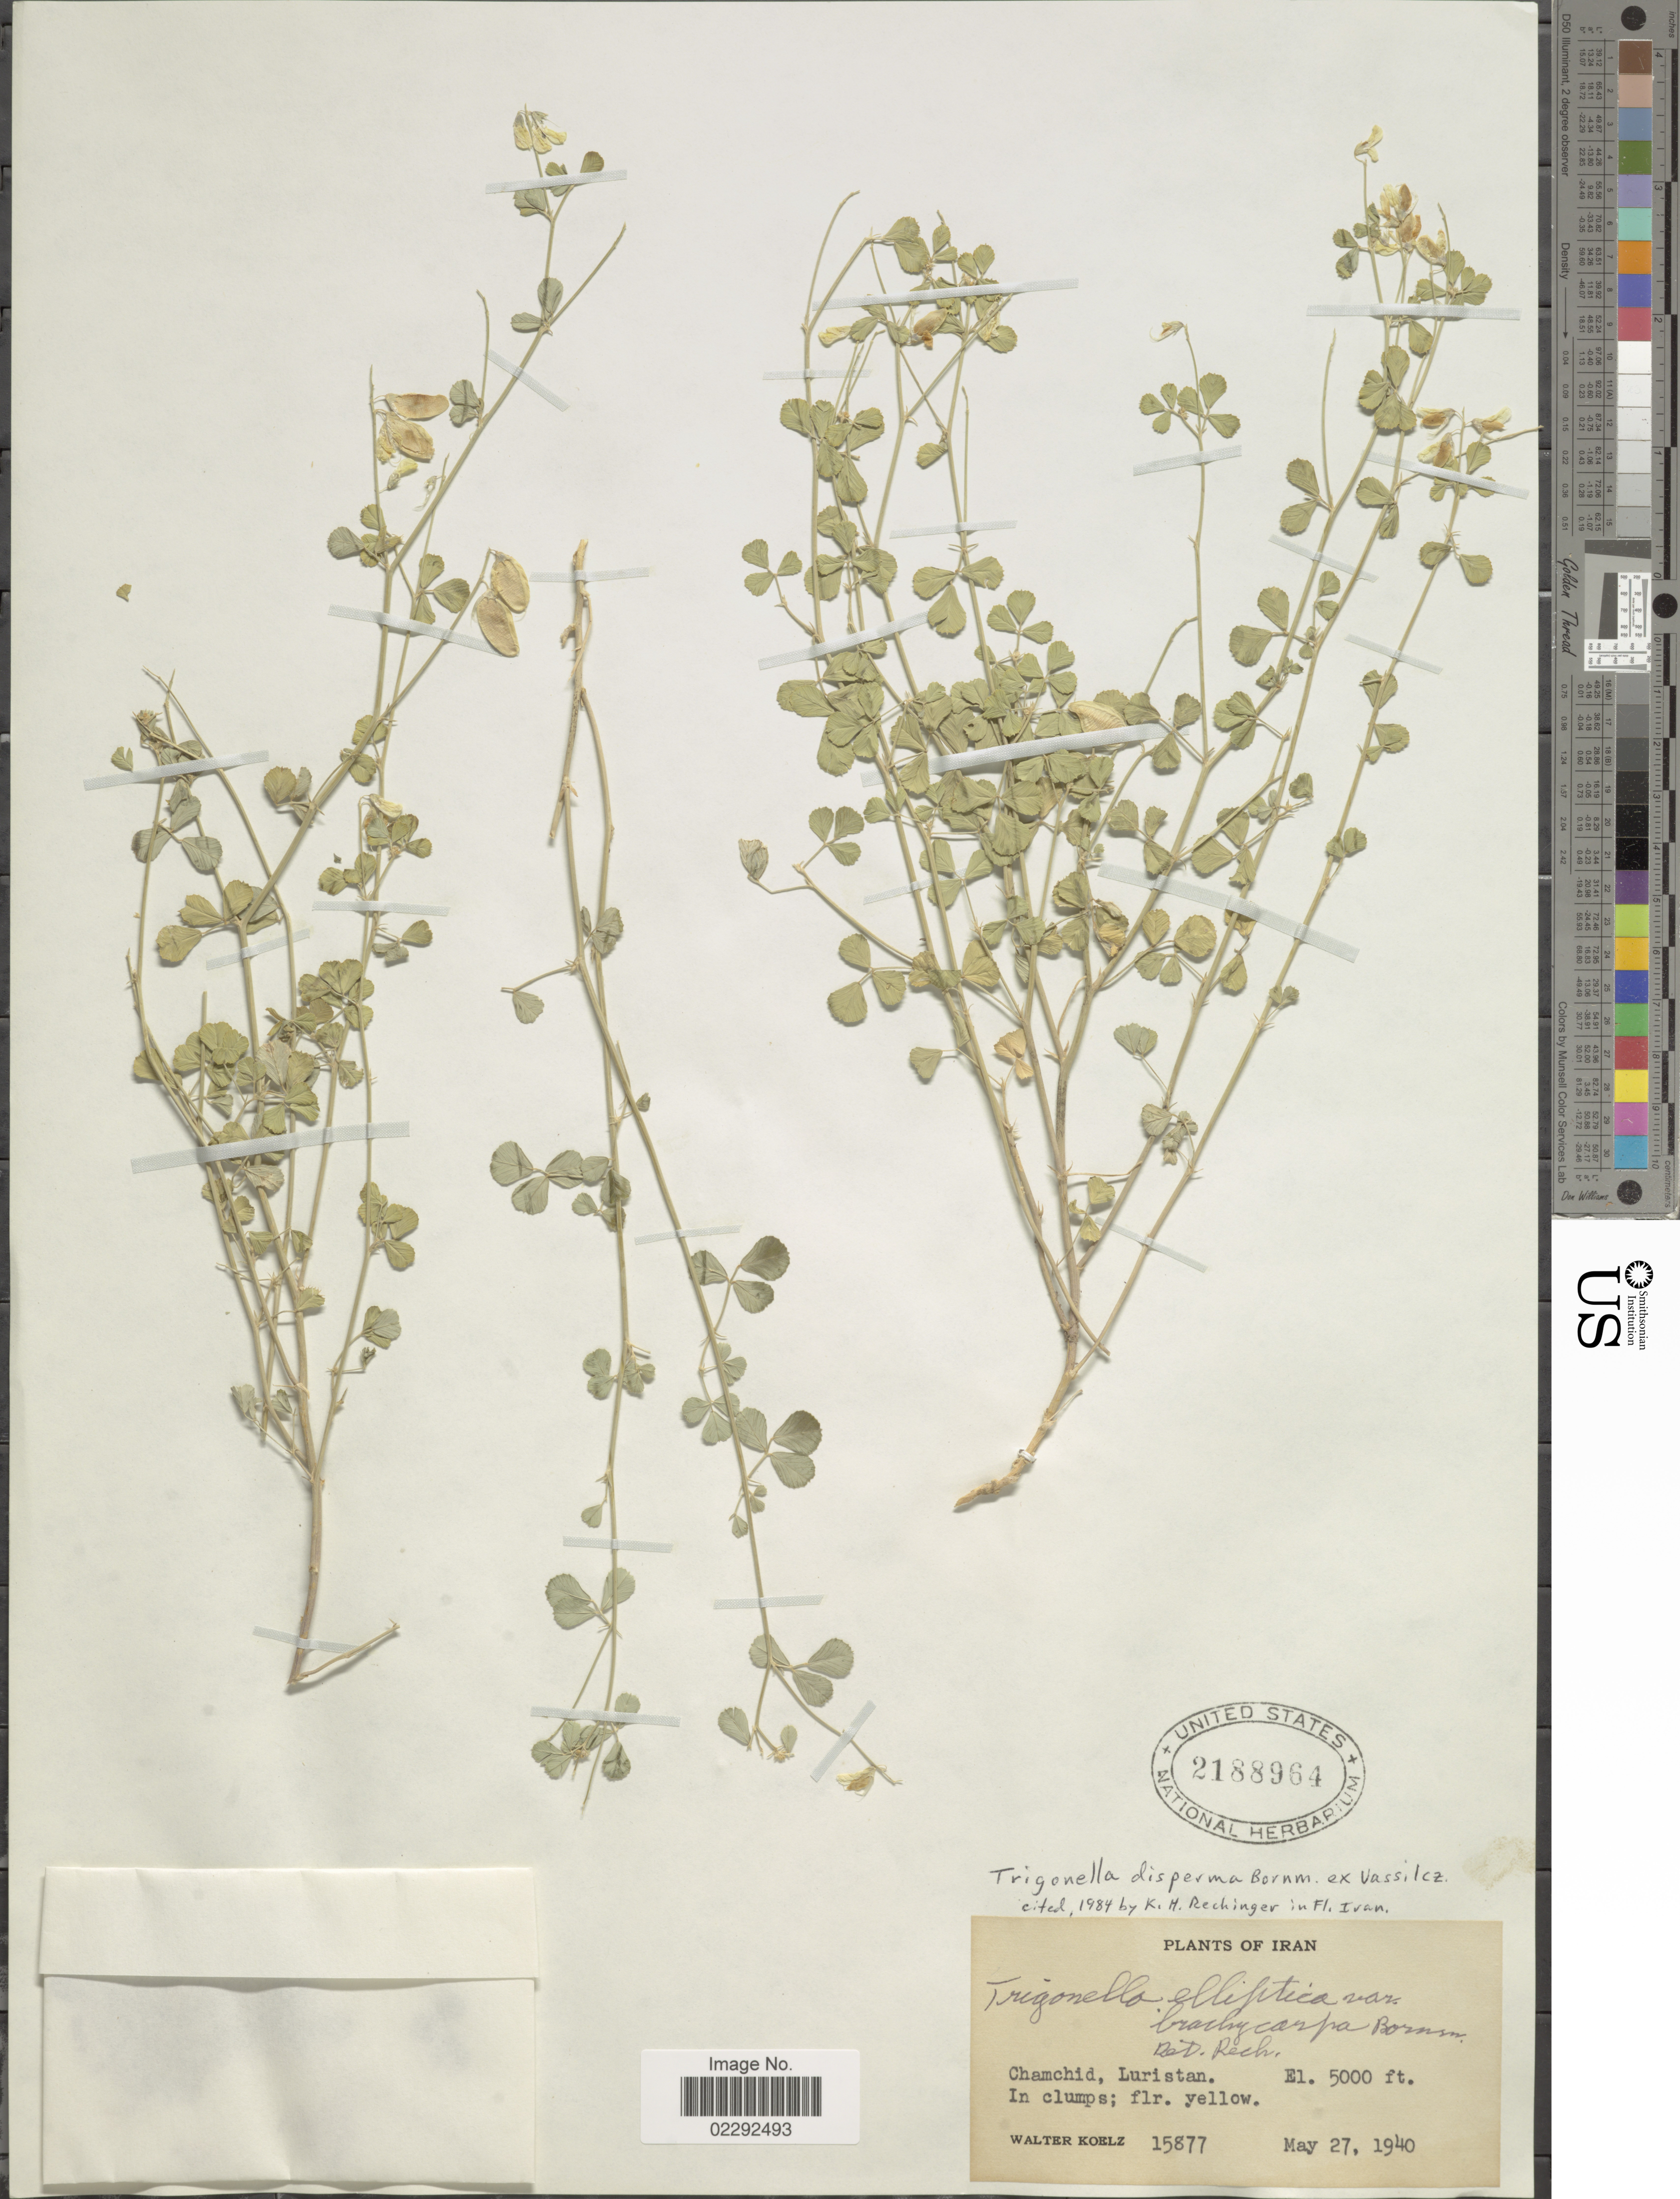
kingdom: Plantae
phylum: Tracheophyta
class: Magnoliopsida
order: Fabales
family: Fabaceae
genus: Trigonella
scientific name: Trigonella disperma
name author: Bornm.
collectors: W. N. Koelz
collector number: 15877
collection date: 1940-05-27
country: Iran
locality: Chamchid, Luristan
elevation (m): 1524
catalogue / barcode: US 2188964